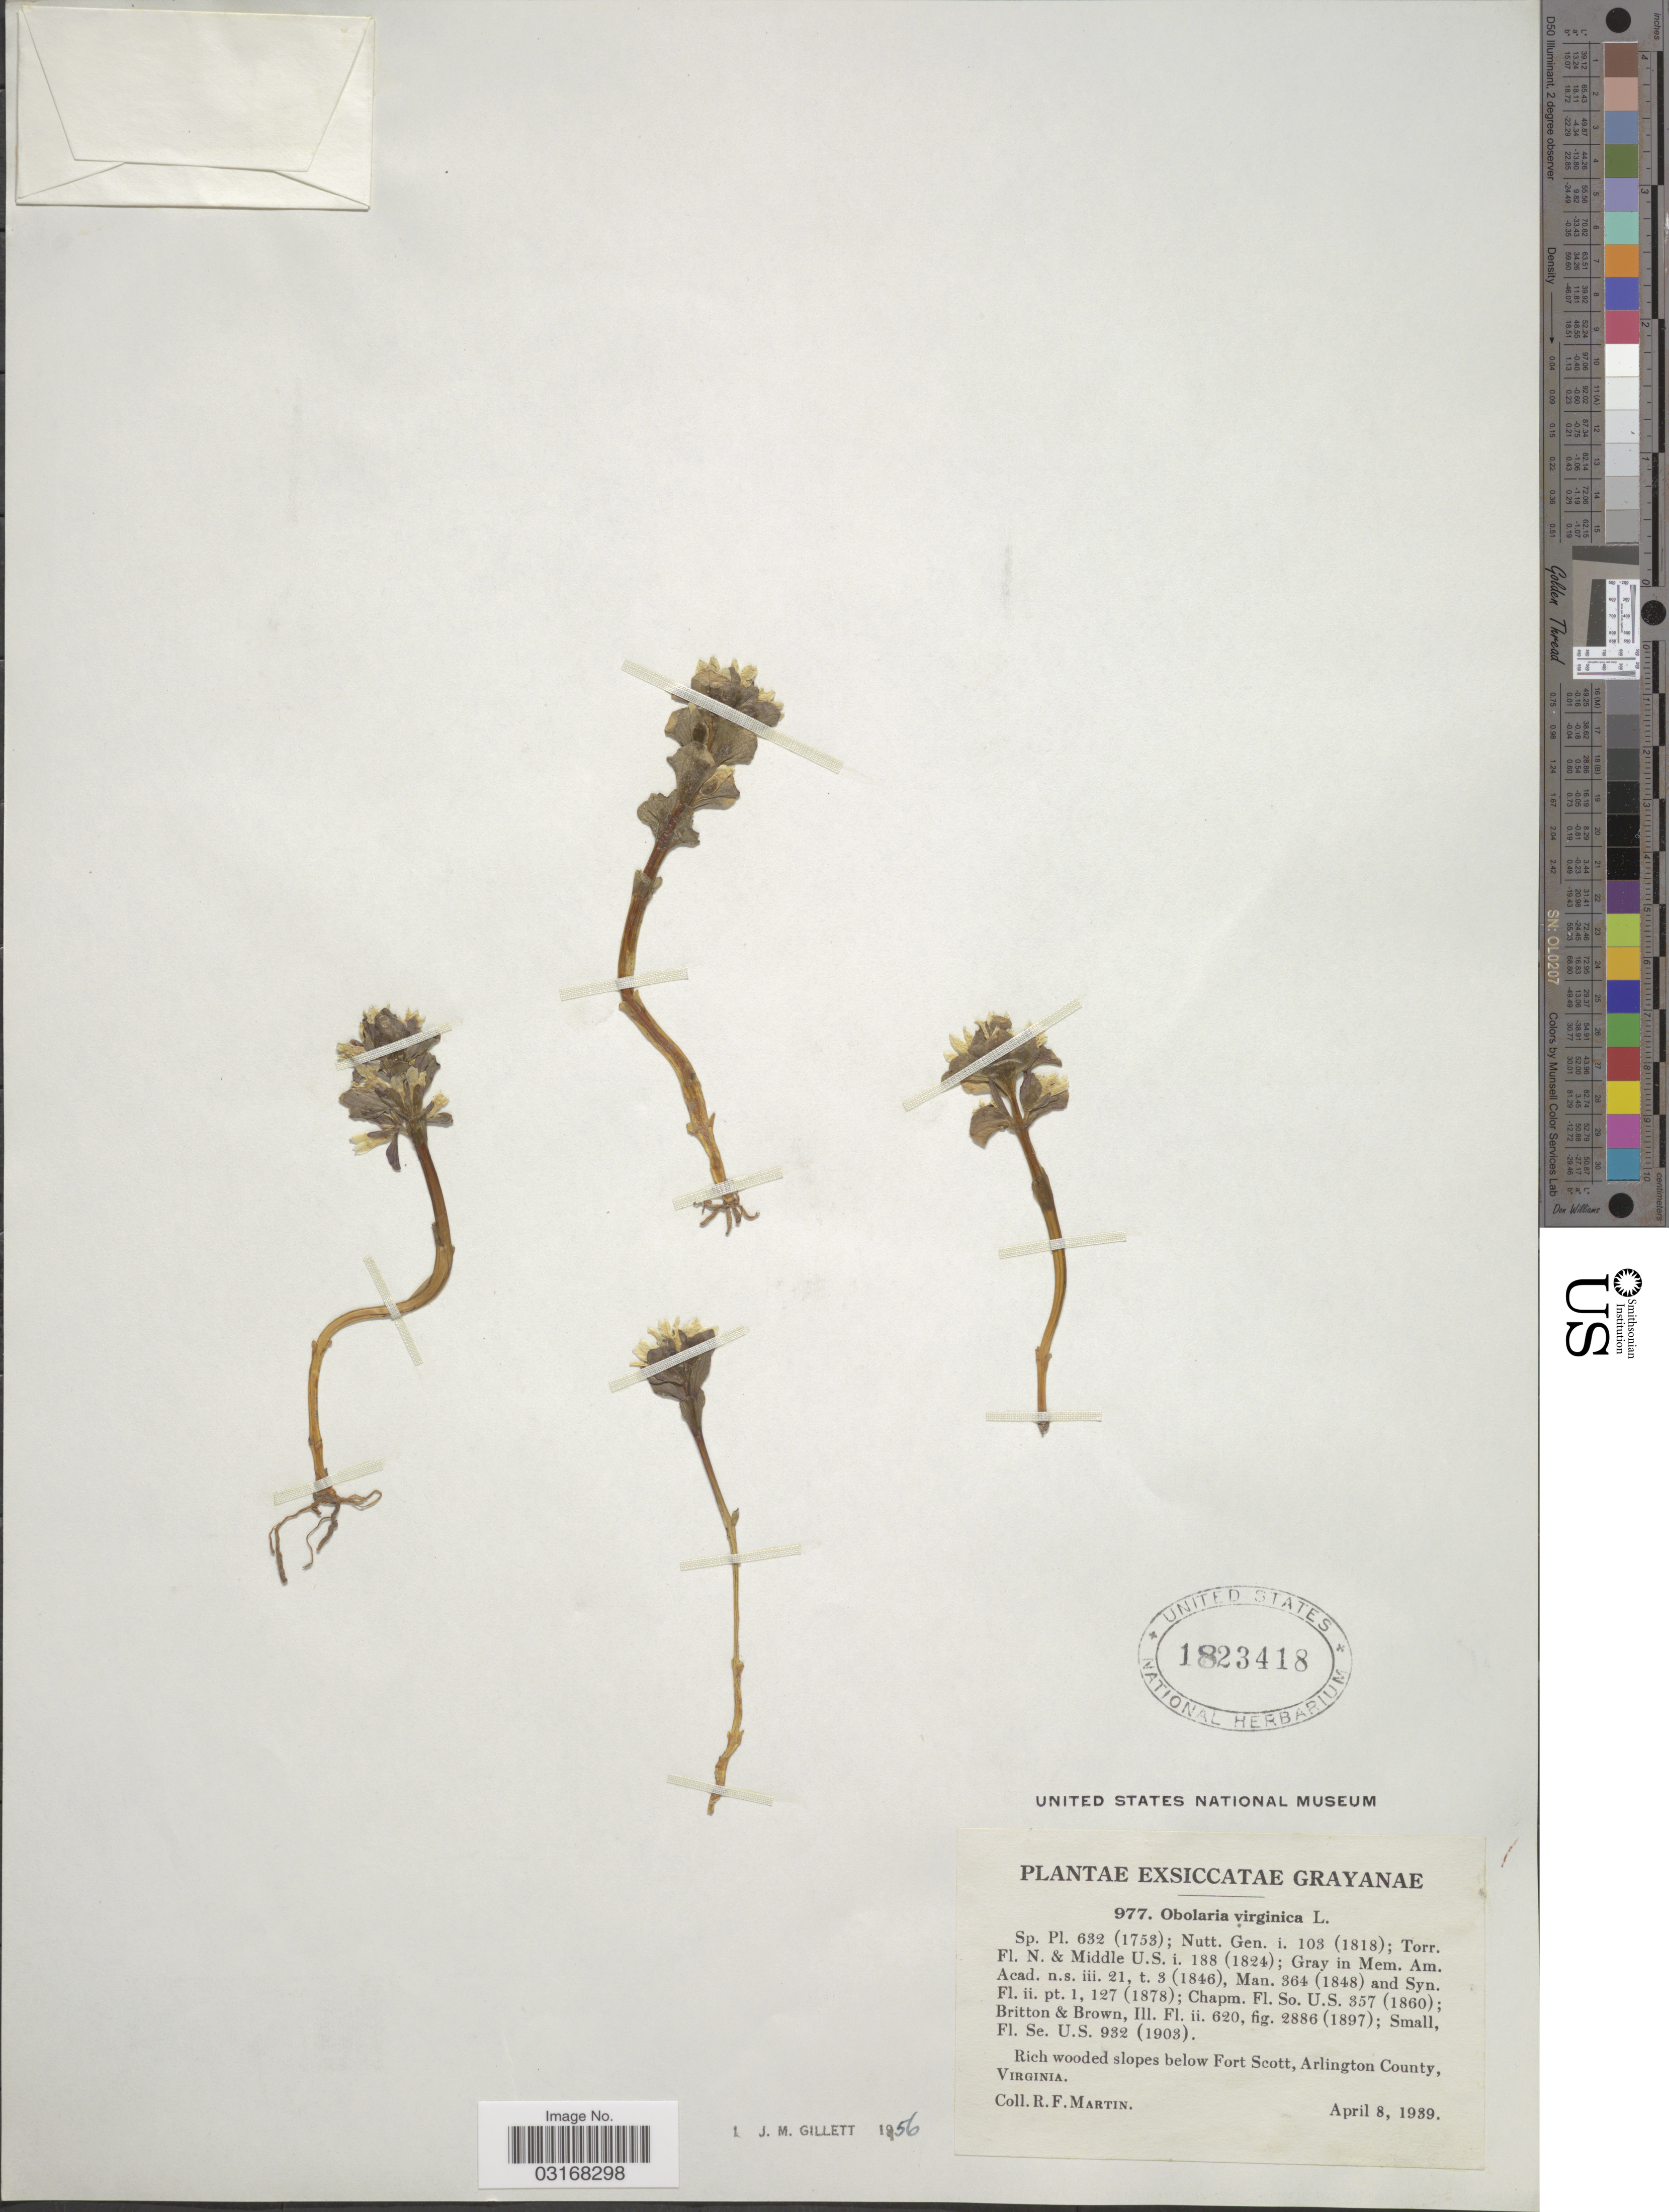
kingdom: Plantae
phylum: Tracheophyta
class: Magnoliopsida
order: Gentianales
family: Gentianaceae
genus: Obolaria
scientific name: Obolaria virginica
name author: L.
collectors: R. F. Martin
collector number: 977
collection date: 1939-04-08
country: United States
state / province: Virginia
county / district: Arlington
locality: Rich wooded slopes below Fort Scott, Arlington County.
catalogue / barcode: US 1823418